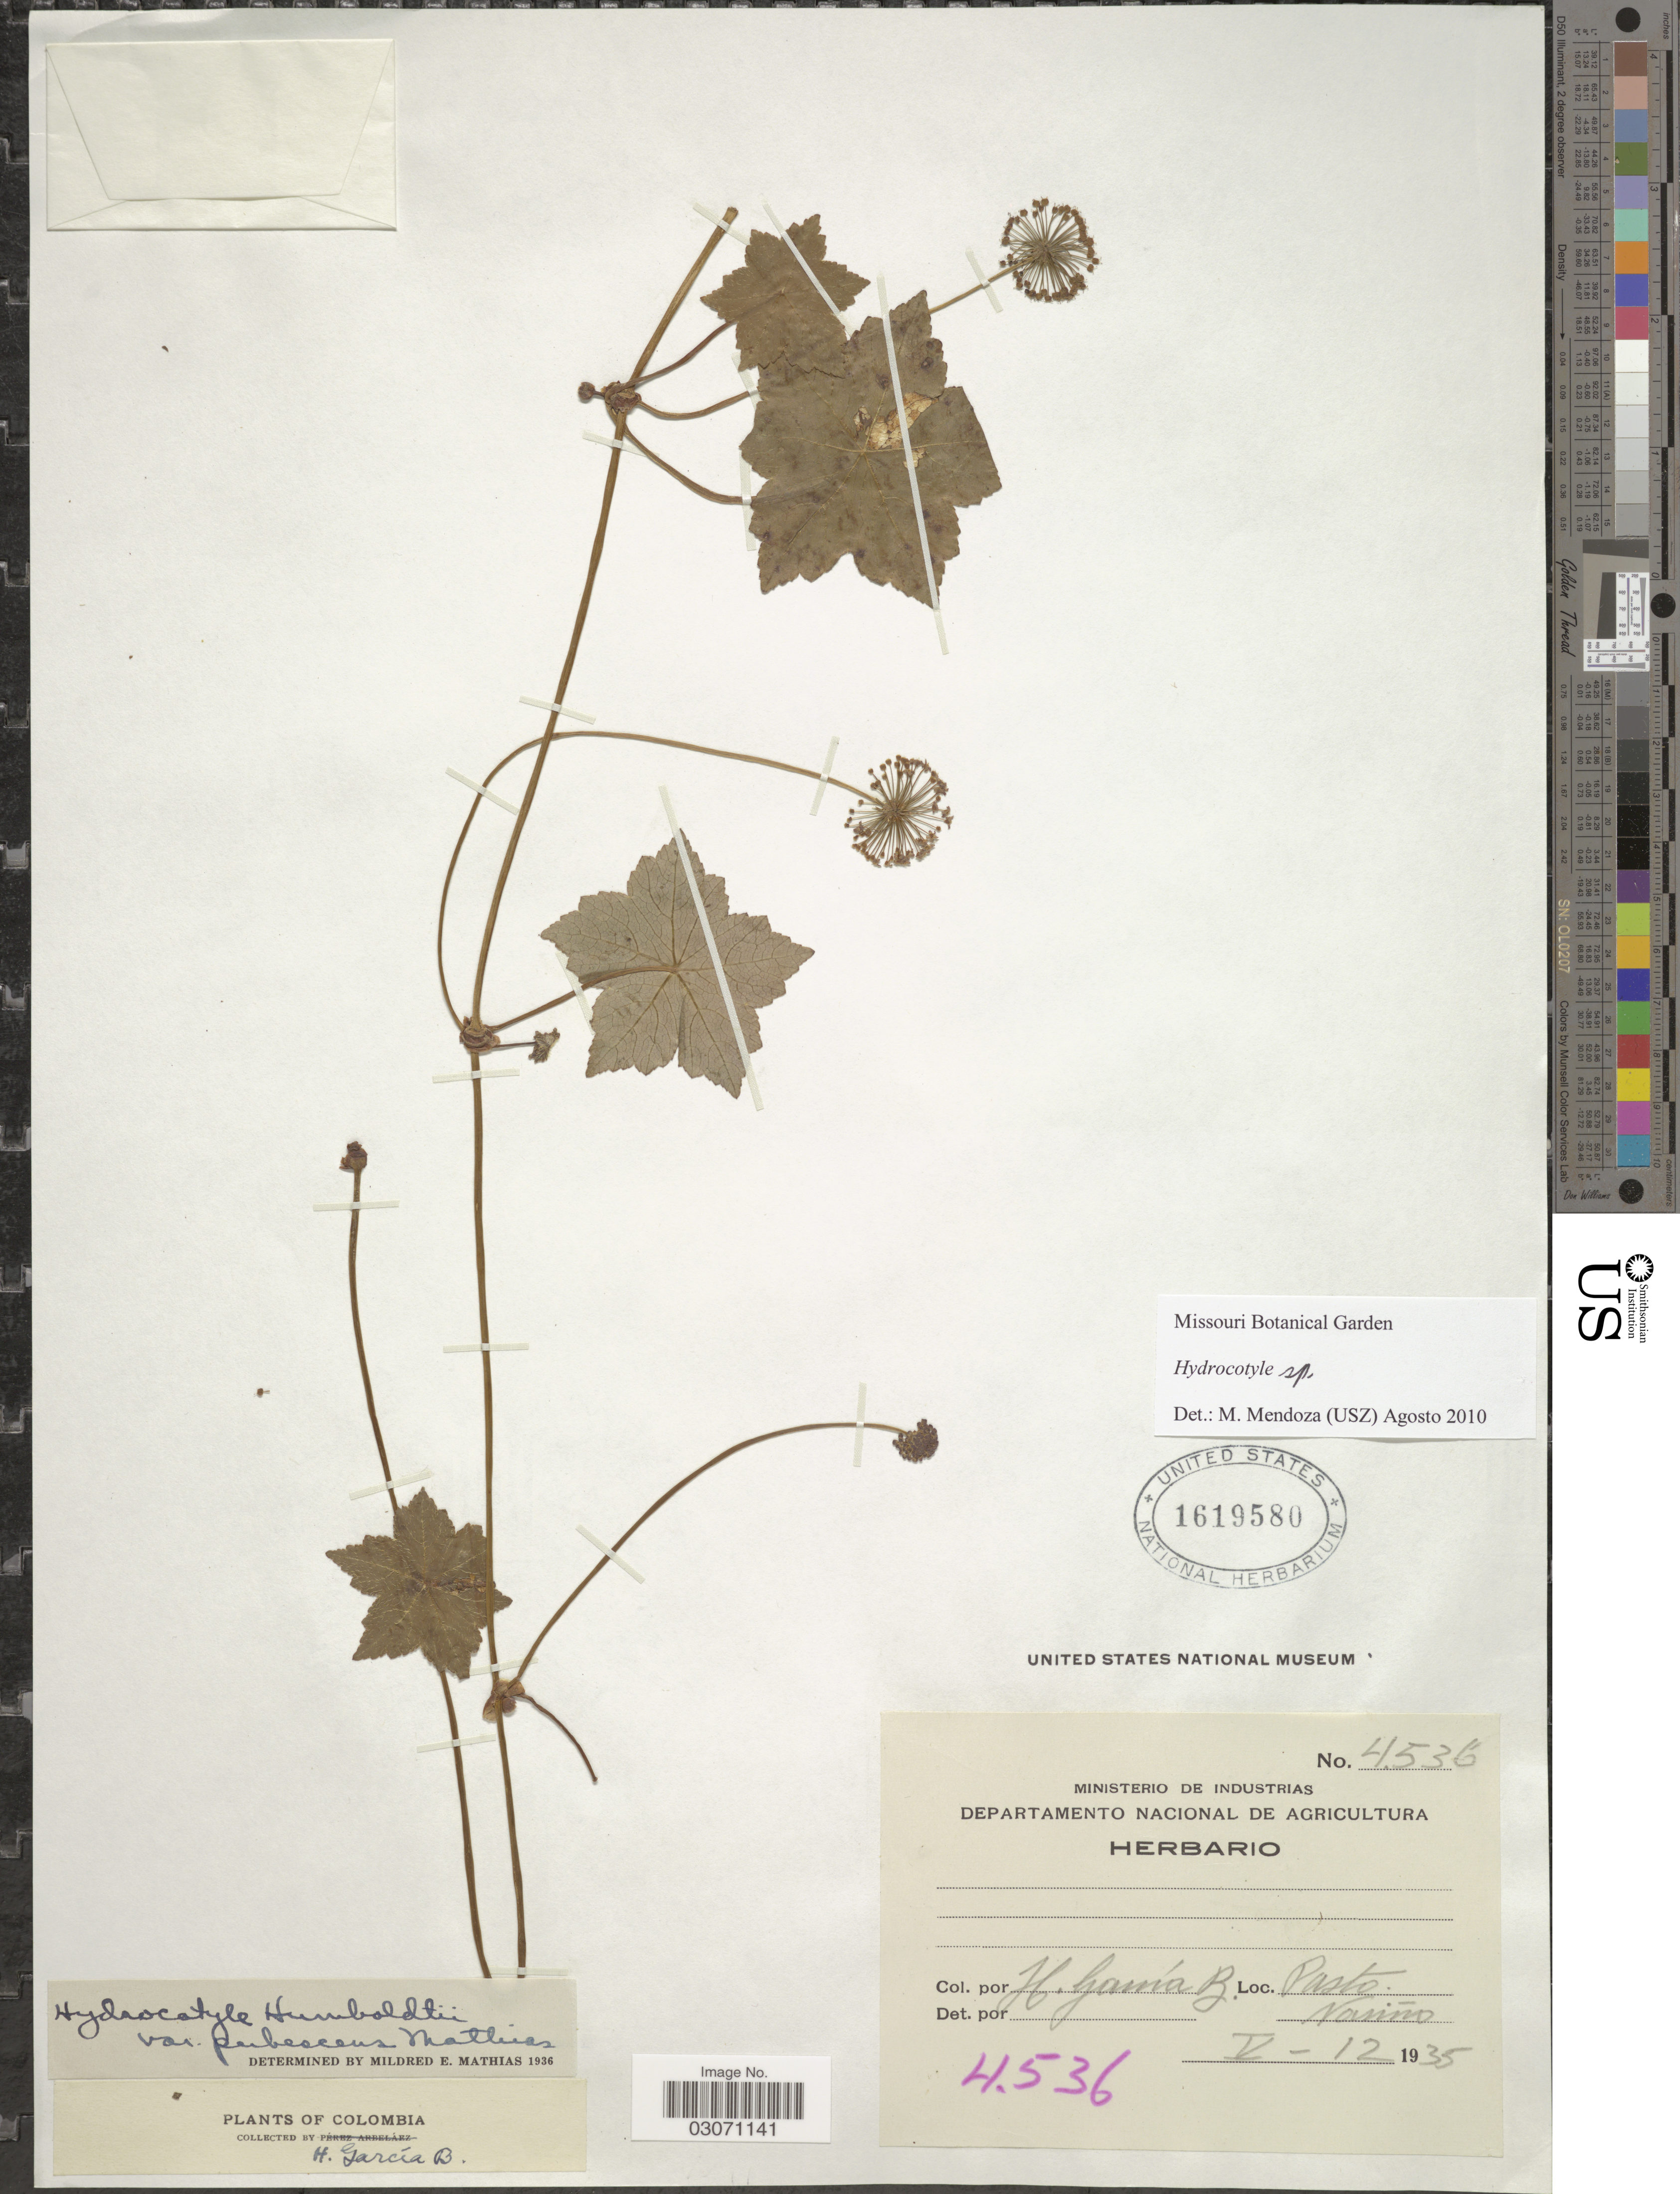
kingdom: Plantae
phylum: Tracheophyta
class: Magnoliopsida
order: Apiales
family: Araliaceae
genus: Hydrocotyle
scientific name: Hydrocotyle sp.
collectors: H. García B.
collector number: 4536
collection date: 1935-05-12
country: Colombia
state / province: Nariño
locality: Pasto, Nariño.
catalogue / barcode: US 1619580